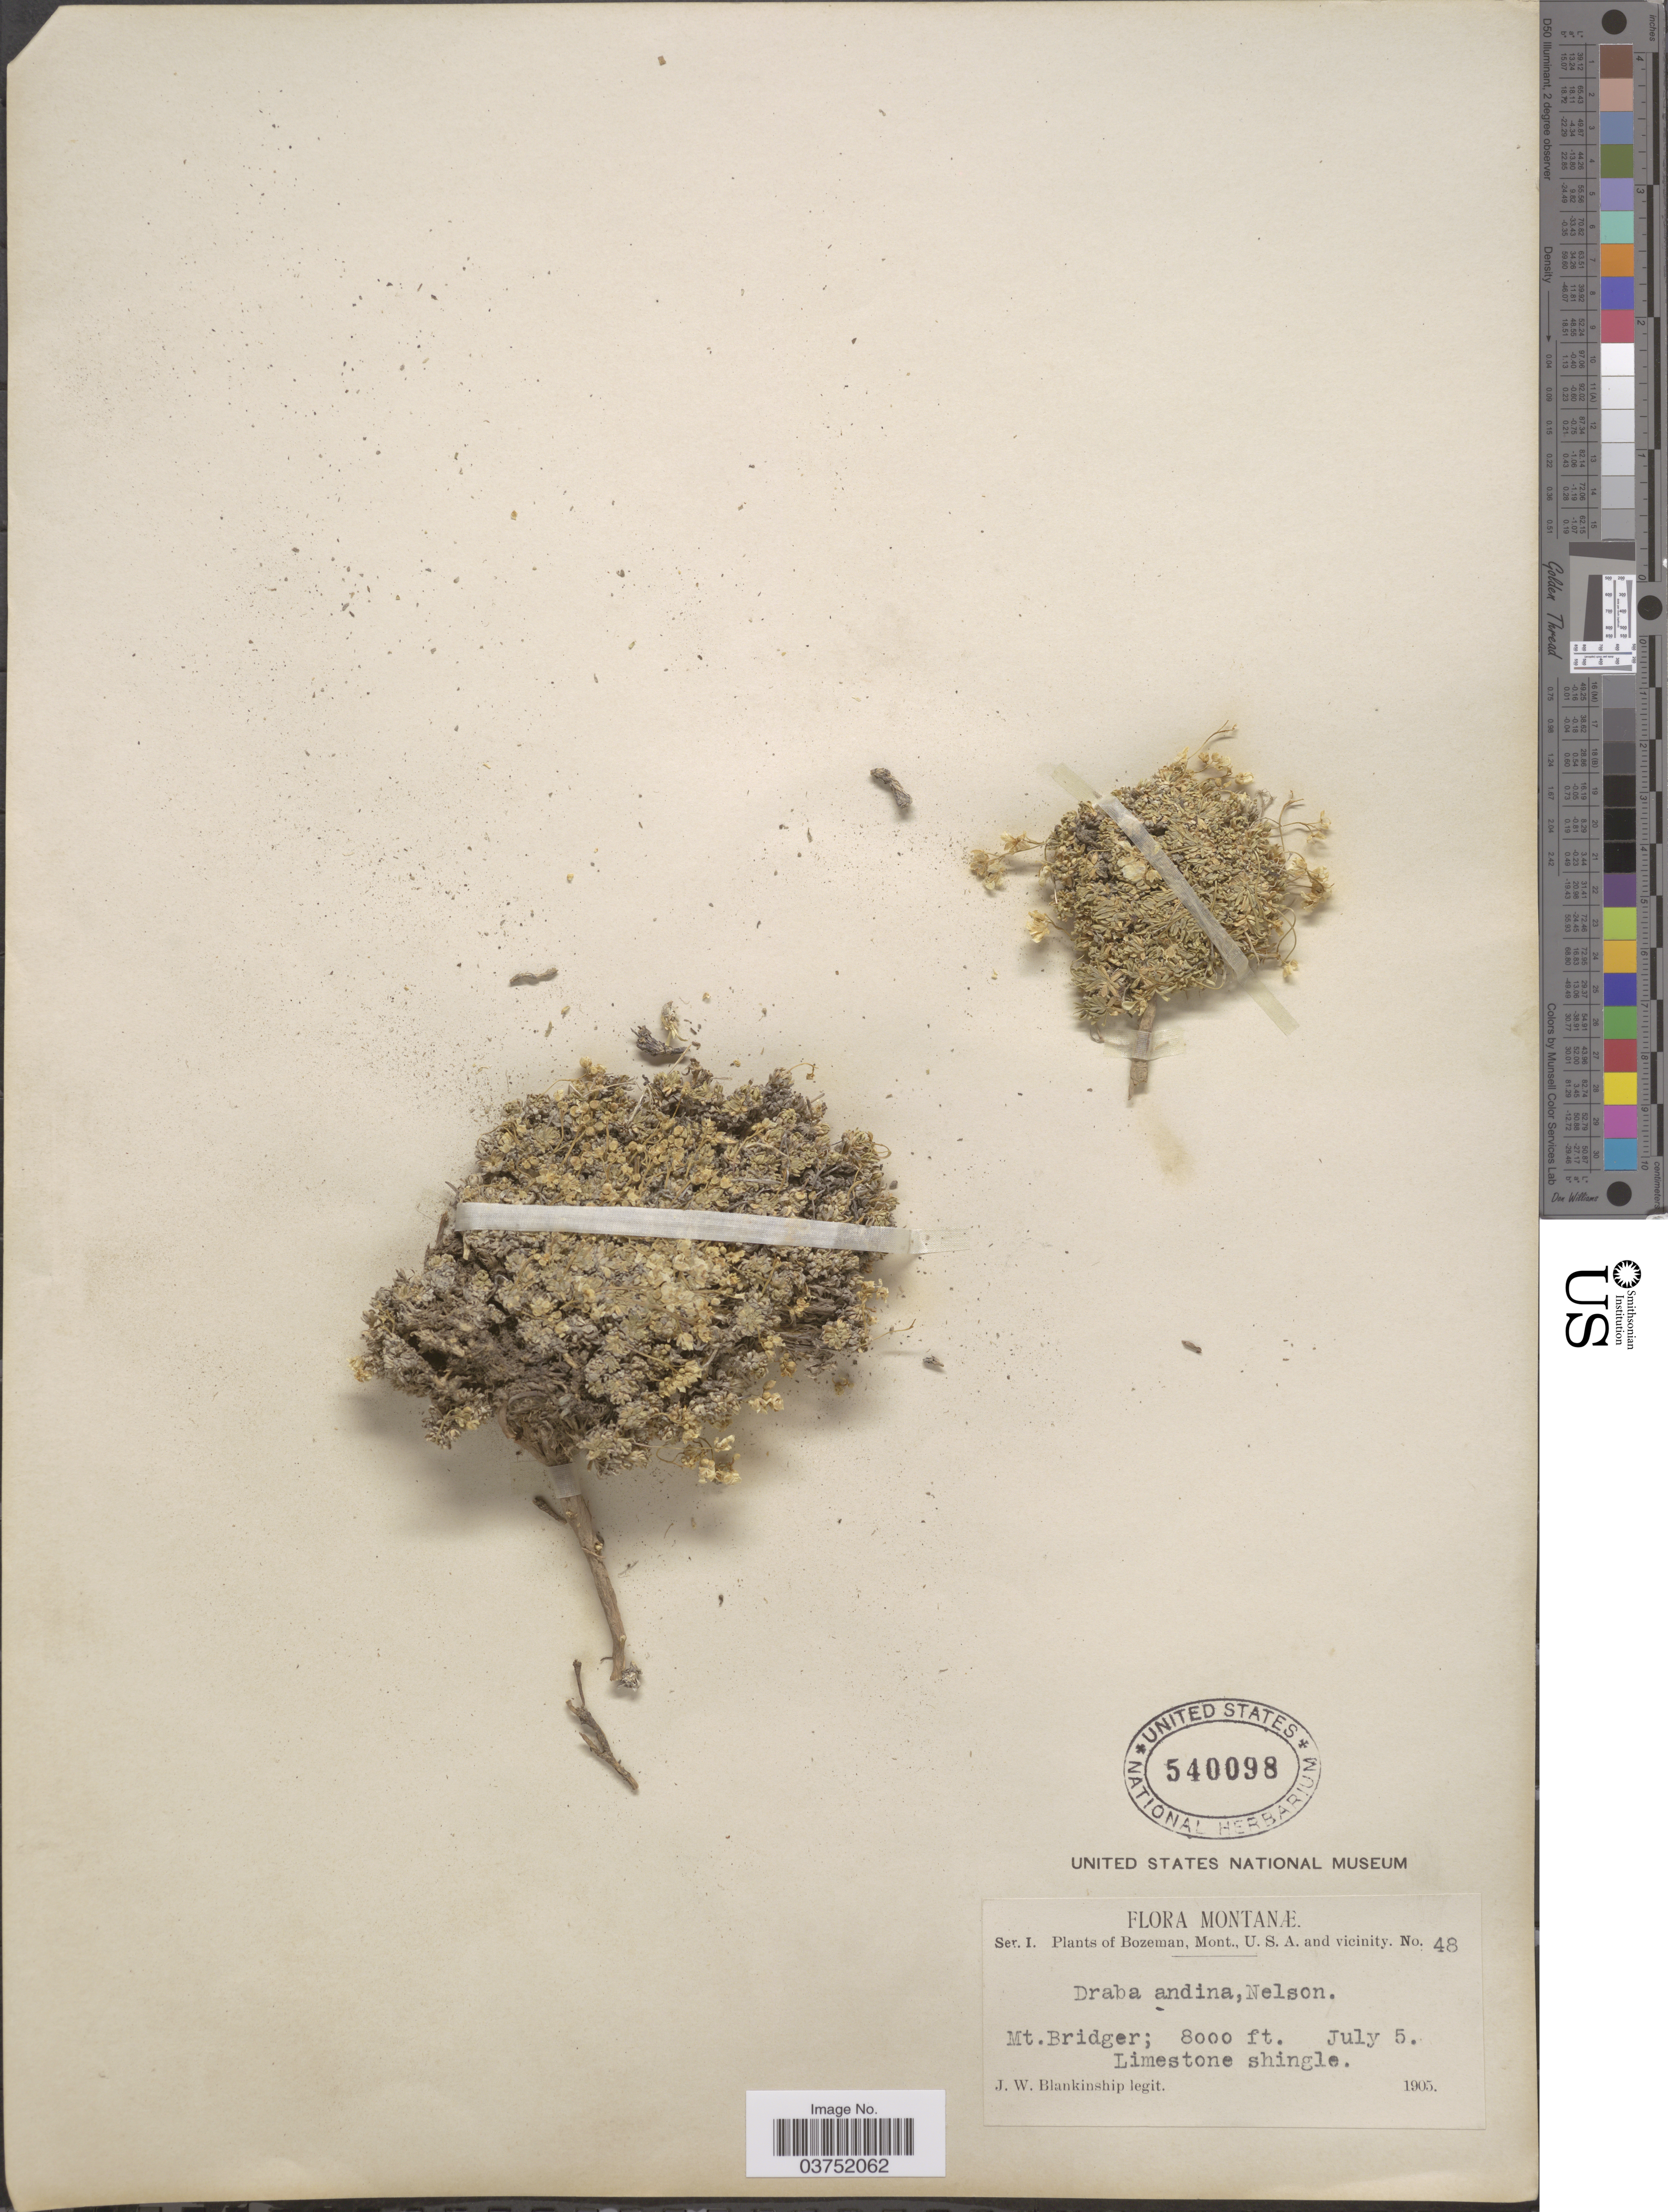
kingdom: Plantae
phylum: Tracheophyta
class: Magnoliopsida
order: Brassicales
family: Brassicaceae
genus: Draba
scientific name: Draba oligosperma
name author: Hook.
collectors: J. W. Blankinship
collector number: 48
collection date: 1905-07-05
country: United States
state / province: Montana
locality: Bozeman and vicinity. Mt. Bridger. Limestone shingle.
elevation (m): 2438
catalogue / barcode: US 540098